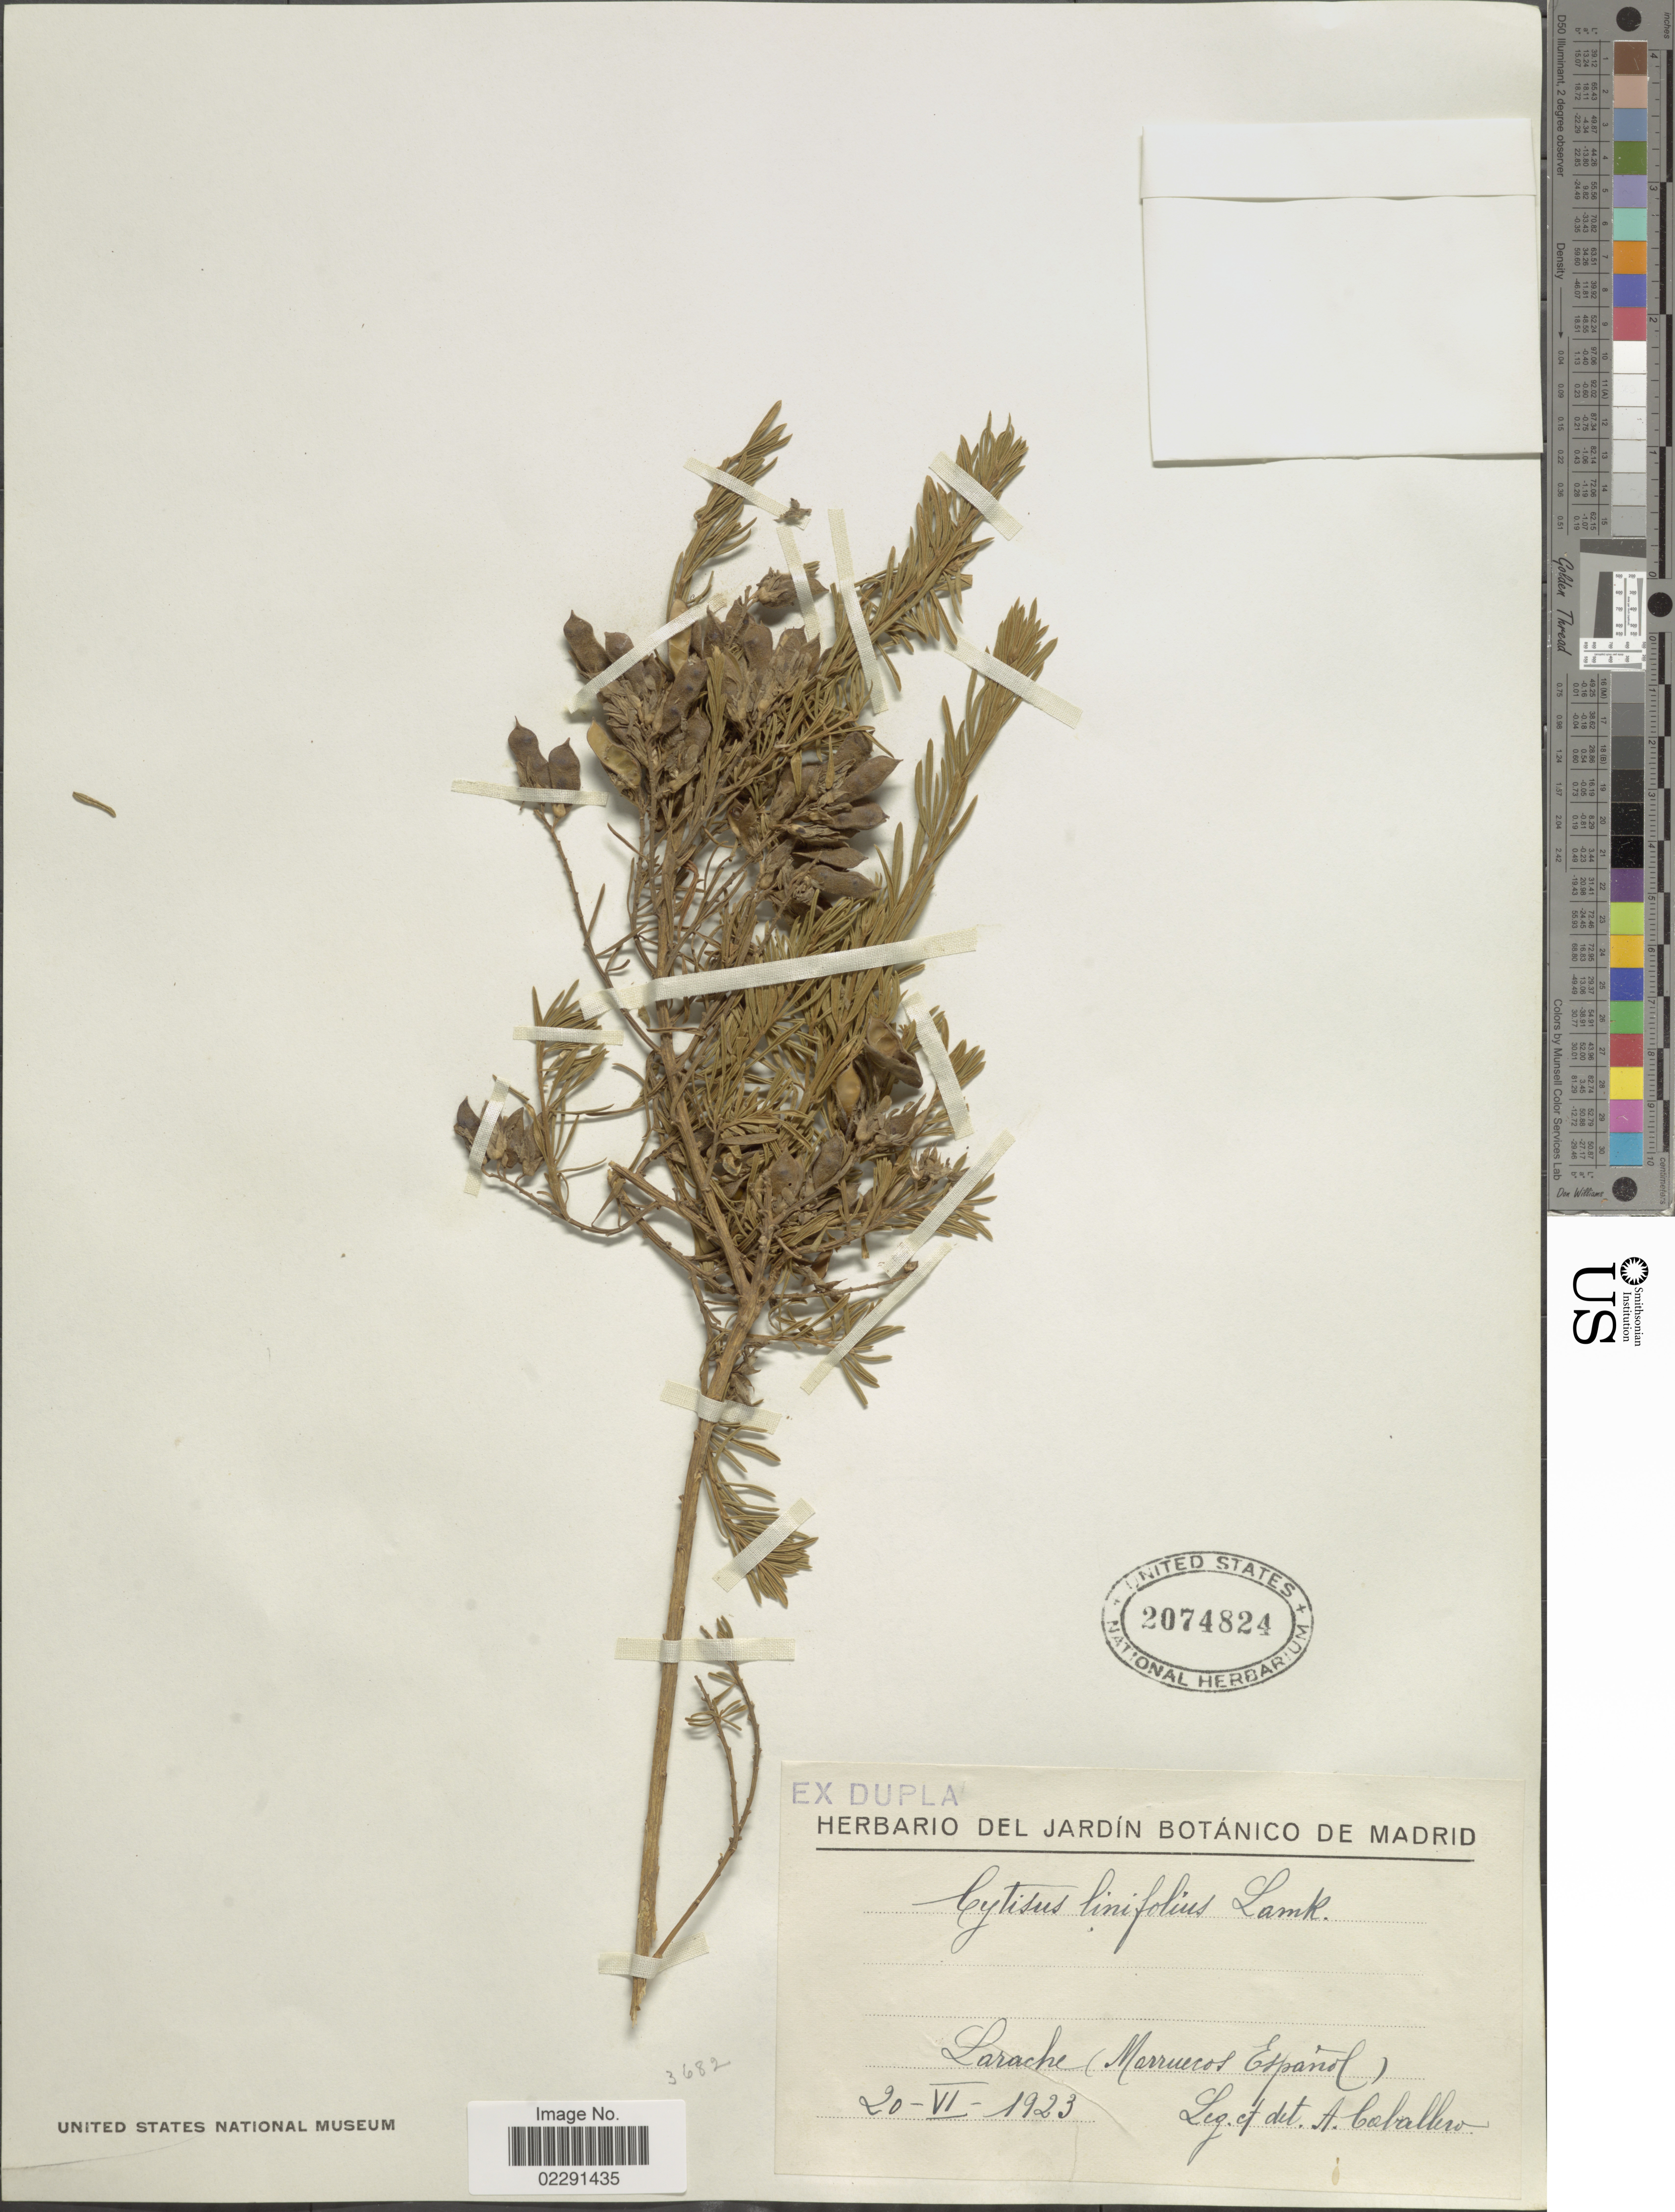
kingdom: Plantae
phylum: Tracheophyta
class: Magnoliopsida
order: Fabales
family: Fabaceae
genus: Genista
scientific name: Genista linifolia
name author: L.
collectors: A. Caballero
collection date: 1923-06-20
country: Morocco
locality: Larache (Marruecos Espanol).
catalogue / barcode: US 2074824